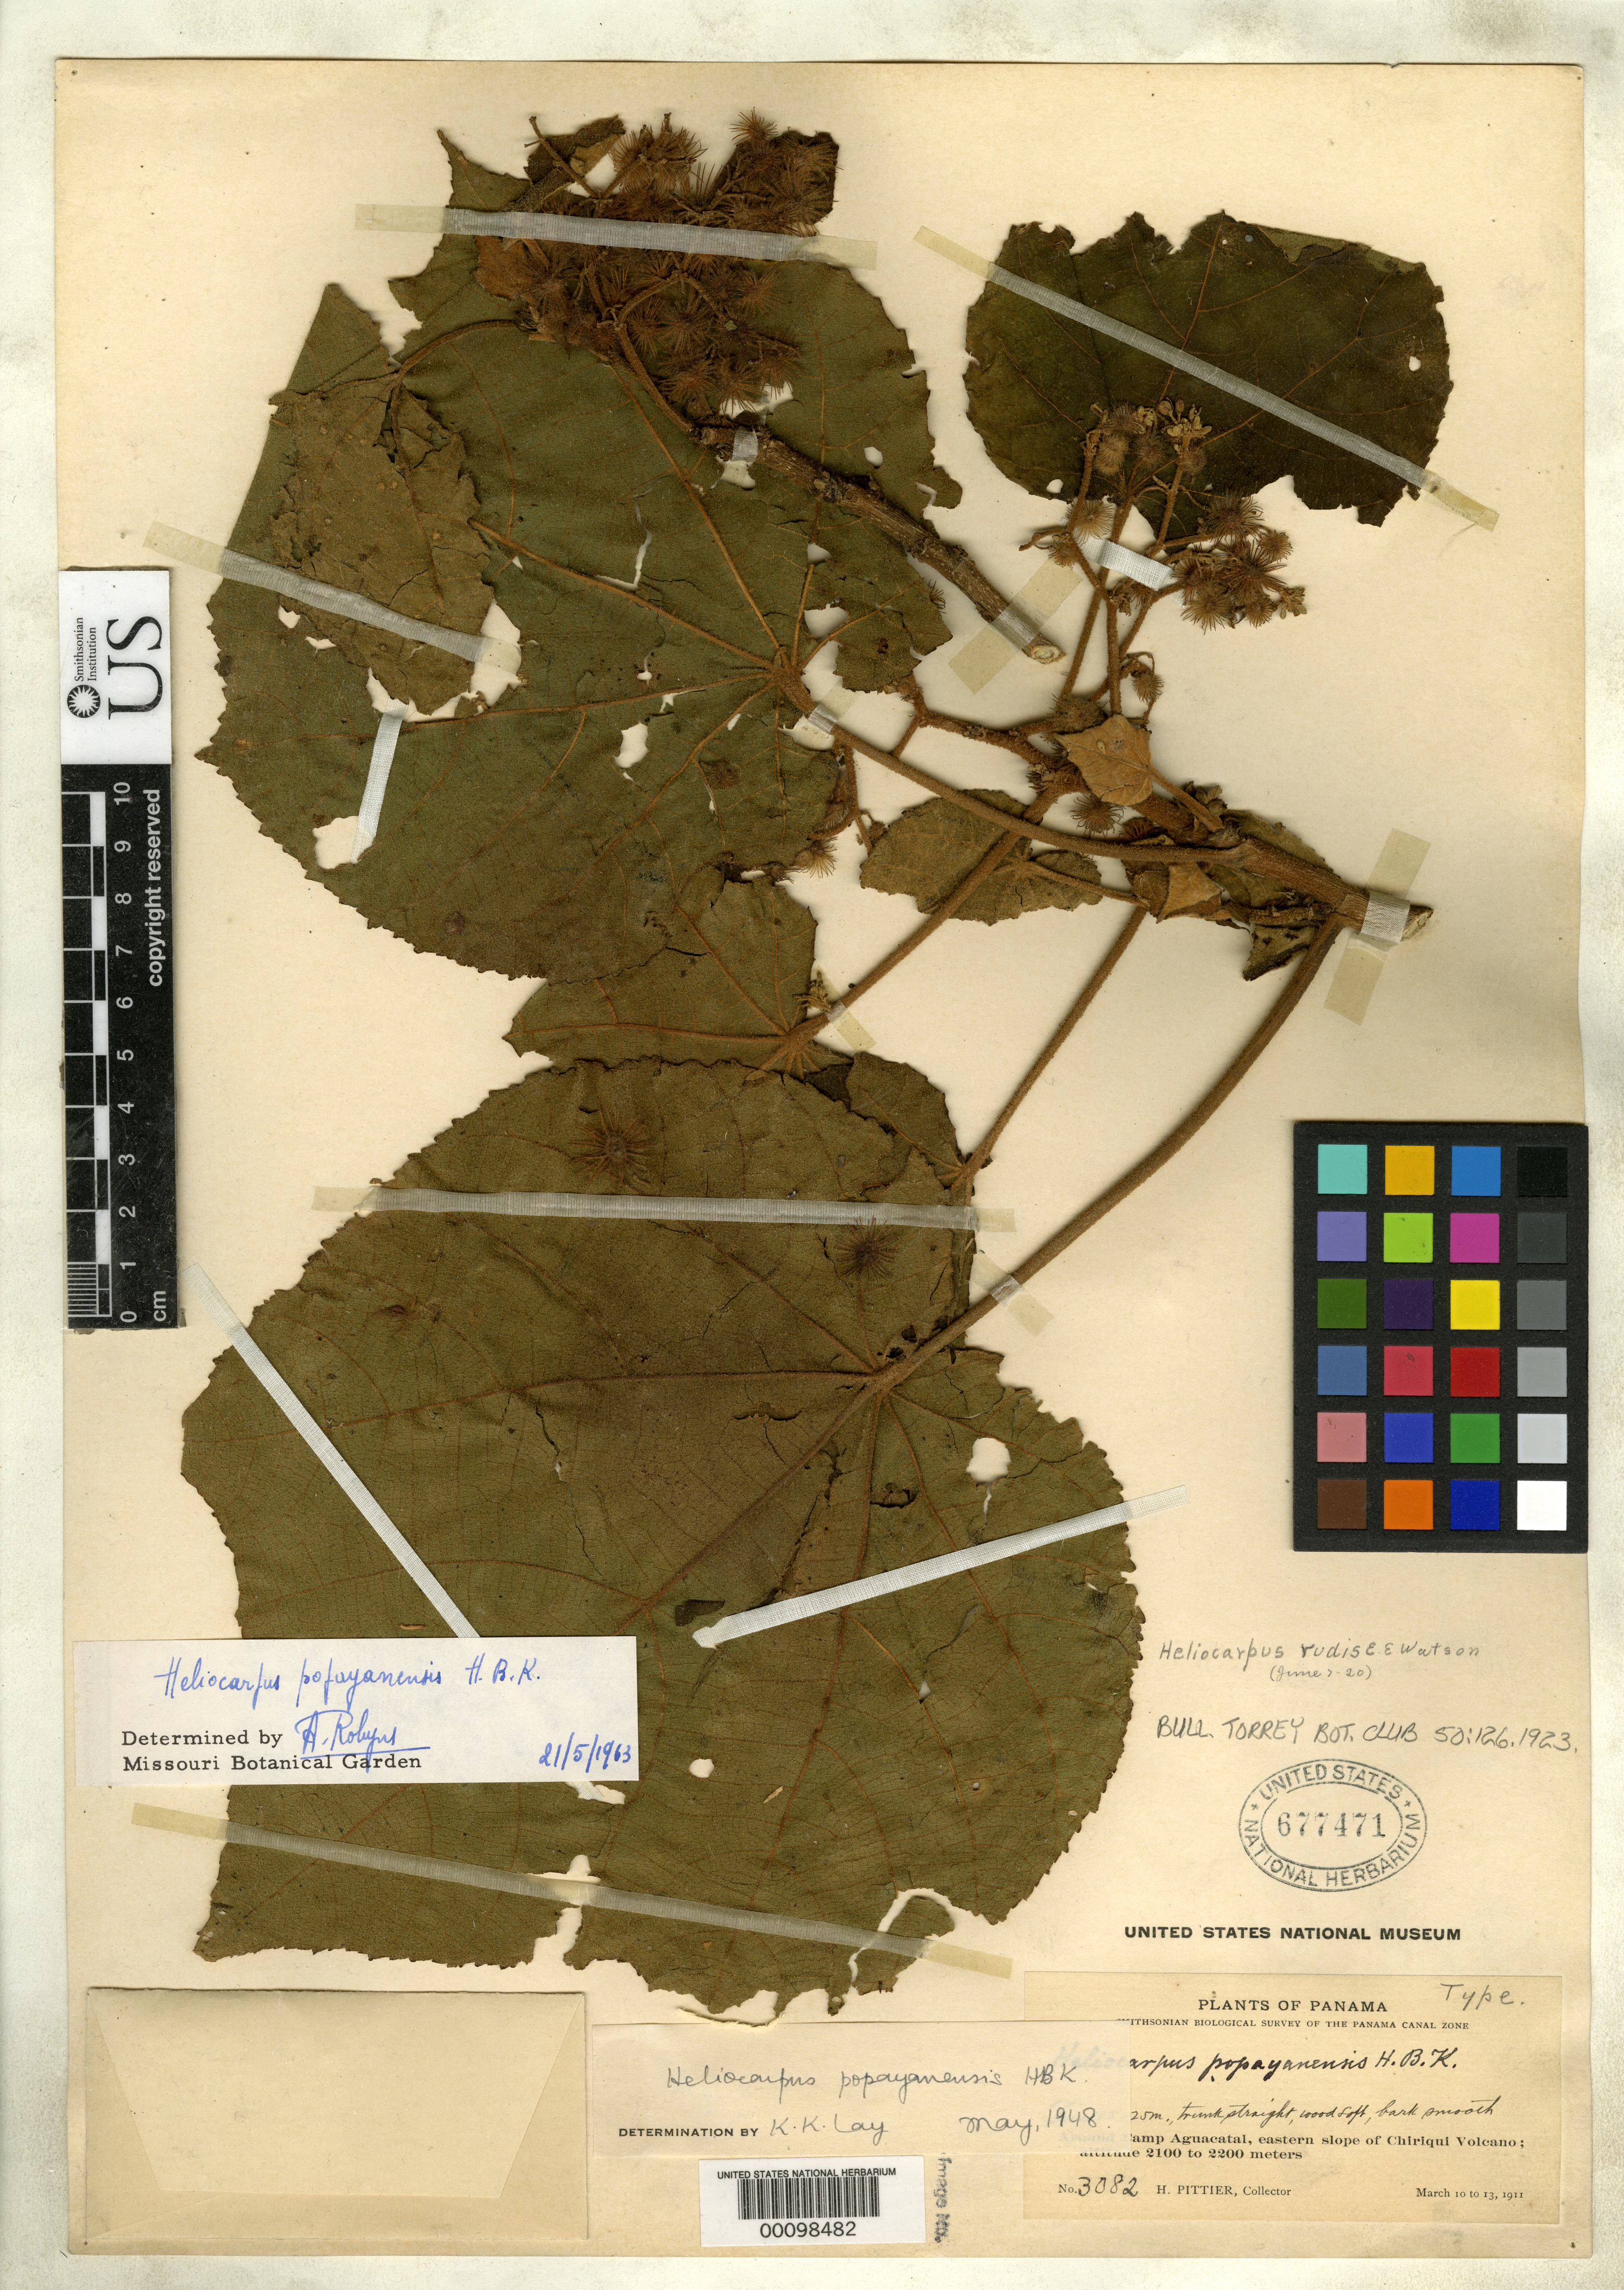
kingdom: Plantae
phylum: Tracheophyta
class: Magnoliopsida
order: Malvales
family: Malvaceae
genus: Heliocarpus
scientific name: Heliocarpus rudis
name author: E. Watson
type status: Holotype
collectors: H. F. Pittier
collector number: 3082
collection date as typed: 10 Mar 1911 to 13 Mar 1911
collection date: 1911-03-10/1911-03-13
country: Panama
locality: Camp Aguacatal, eslope of Chiriqui Volcano.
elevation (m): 2100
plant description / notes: Protologue cites "type" in the U.S. Natl. Herb. but there are 2 duplicates of this collection; this sheet (USNH 677471) annotated by Watson (?) and presumably the holotype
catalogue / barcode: US 677471